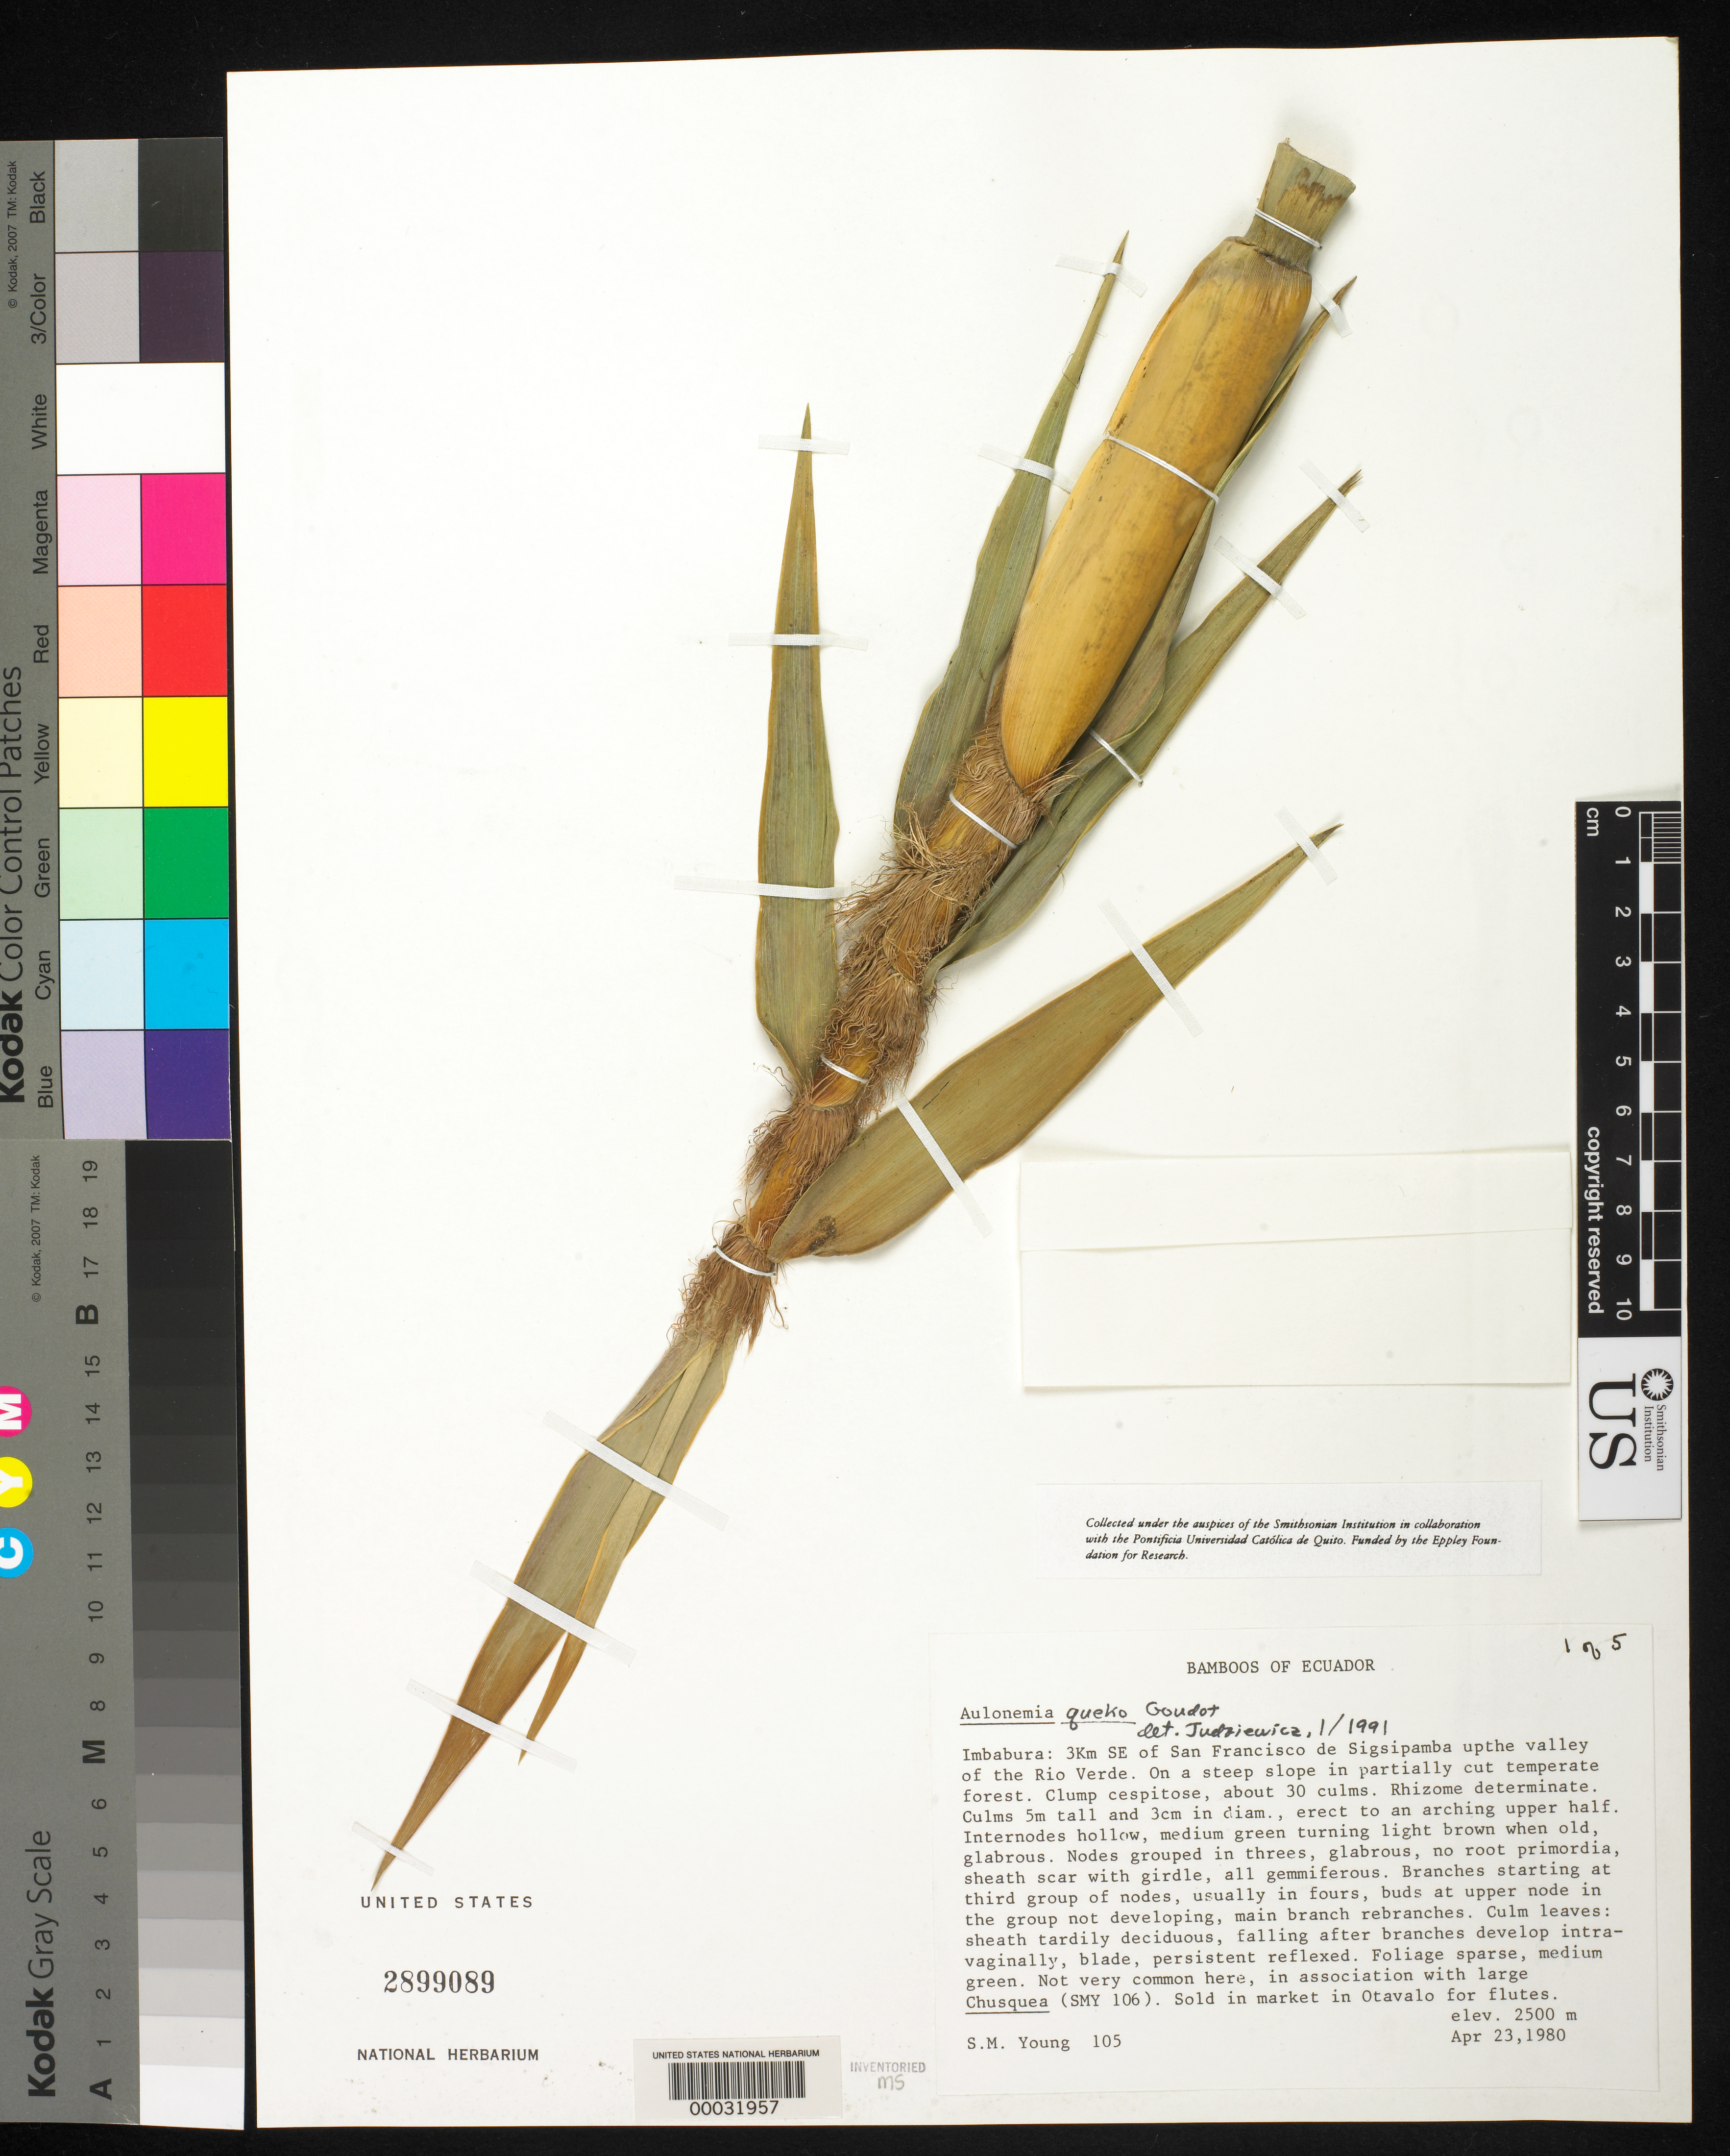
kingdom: Plantae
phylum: Tracheophyta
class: Liliopsida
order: Poales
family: Poaceae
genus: Aulonemia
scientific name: Aulonemia queko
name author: Goudot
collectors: S. Young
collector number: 105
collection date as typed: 23 Apr 1980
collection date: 1980-04-23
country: Ecuador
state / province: Imbabura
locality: San Francisco de Sigsipamba, Rio Verde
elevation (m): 2500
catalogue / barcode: US 2899089